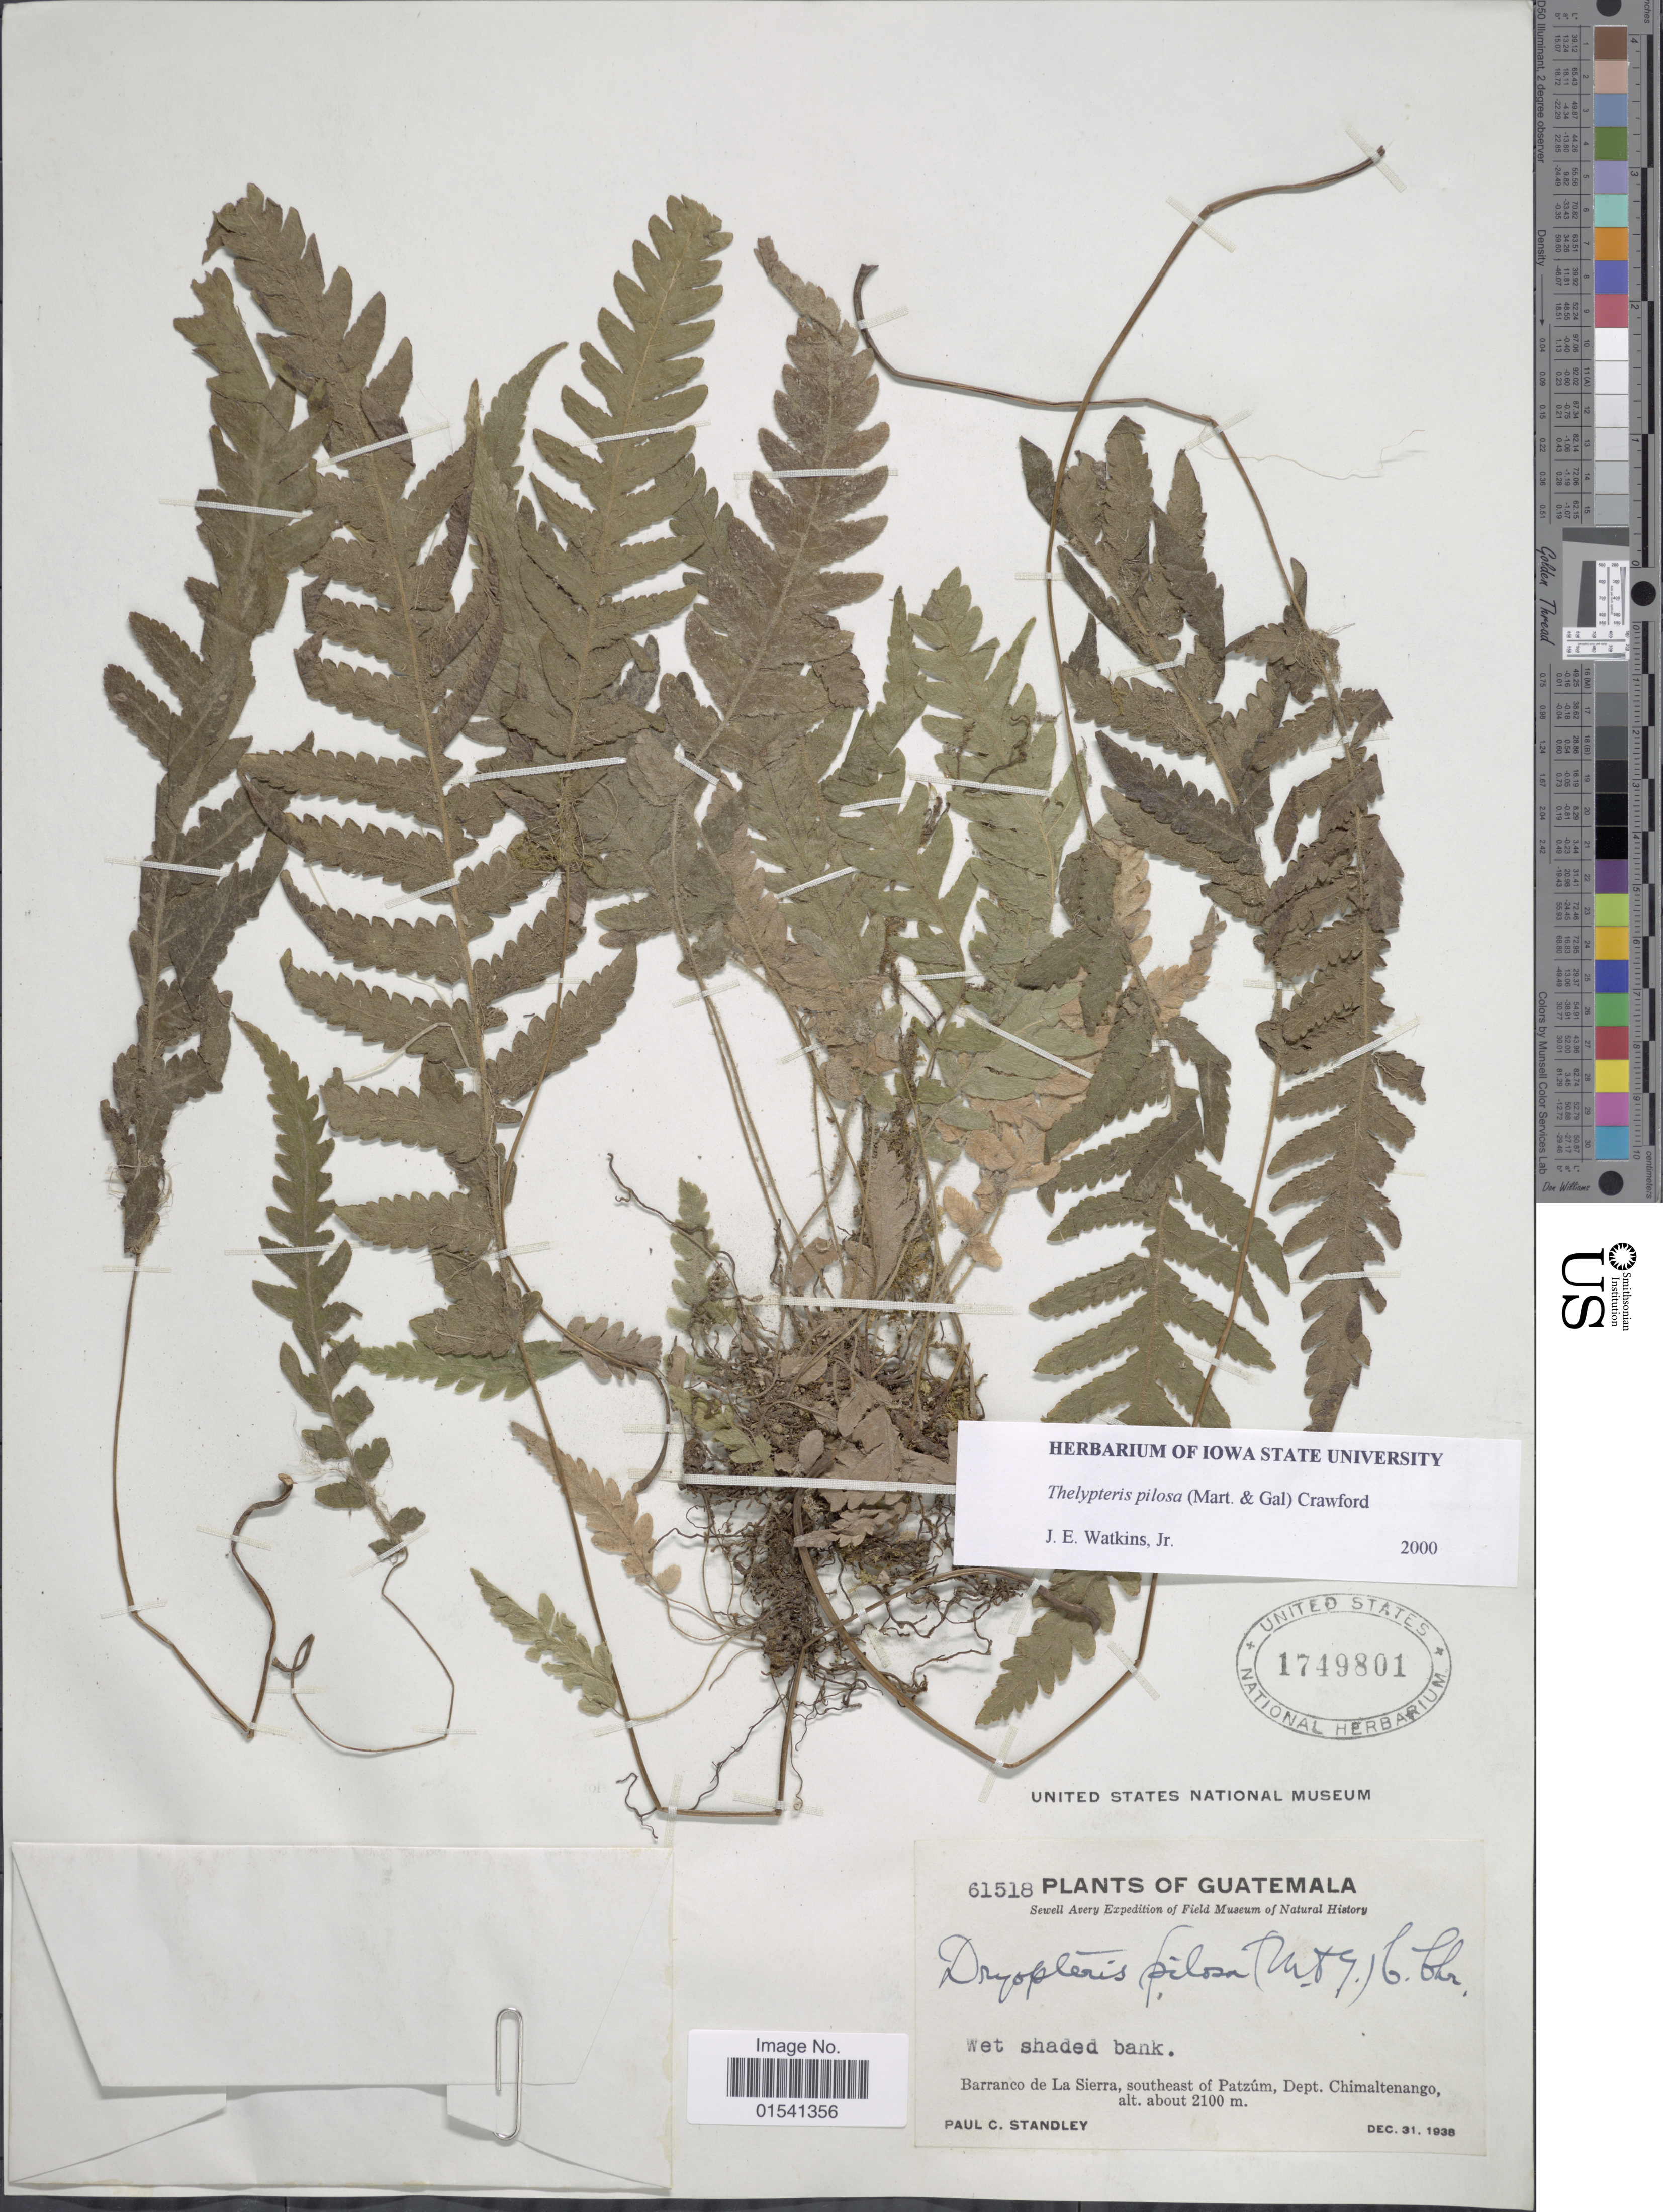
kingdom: Plantae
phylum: Tracheophyta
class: Polypodiopsida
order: Polypodiales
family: Thelypteridaceae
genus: Stegnogramma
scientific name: Stegnogramma pilosa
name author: (M. Martens & Galeotti) K. Iwats.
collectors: P. C. Standley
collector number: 61518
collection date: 1938-12-31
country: Guatemala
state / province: Chimaltenango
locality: Barranco de La Sierra, southeast of Patzúm, Dept. Chimaltenango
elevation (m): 2100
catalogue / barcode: US 1749801